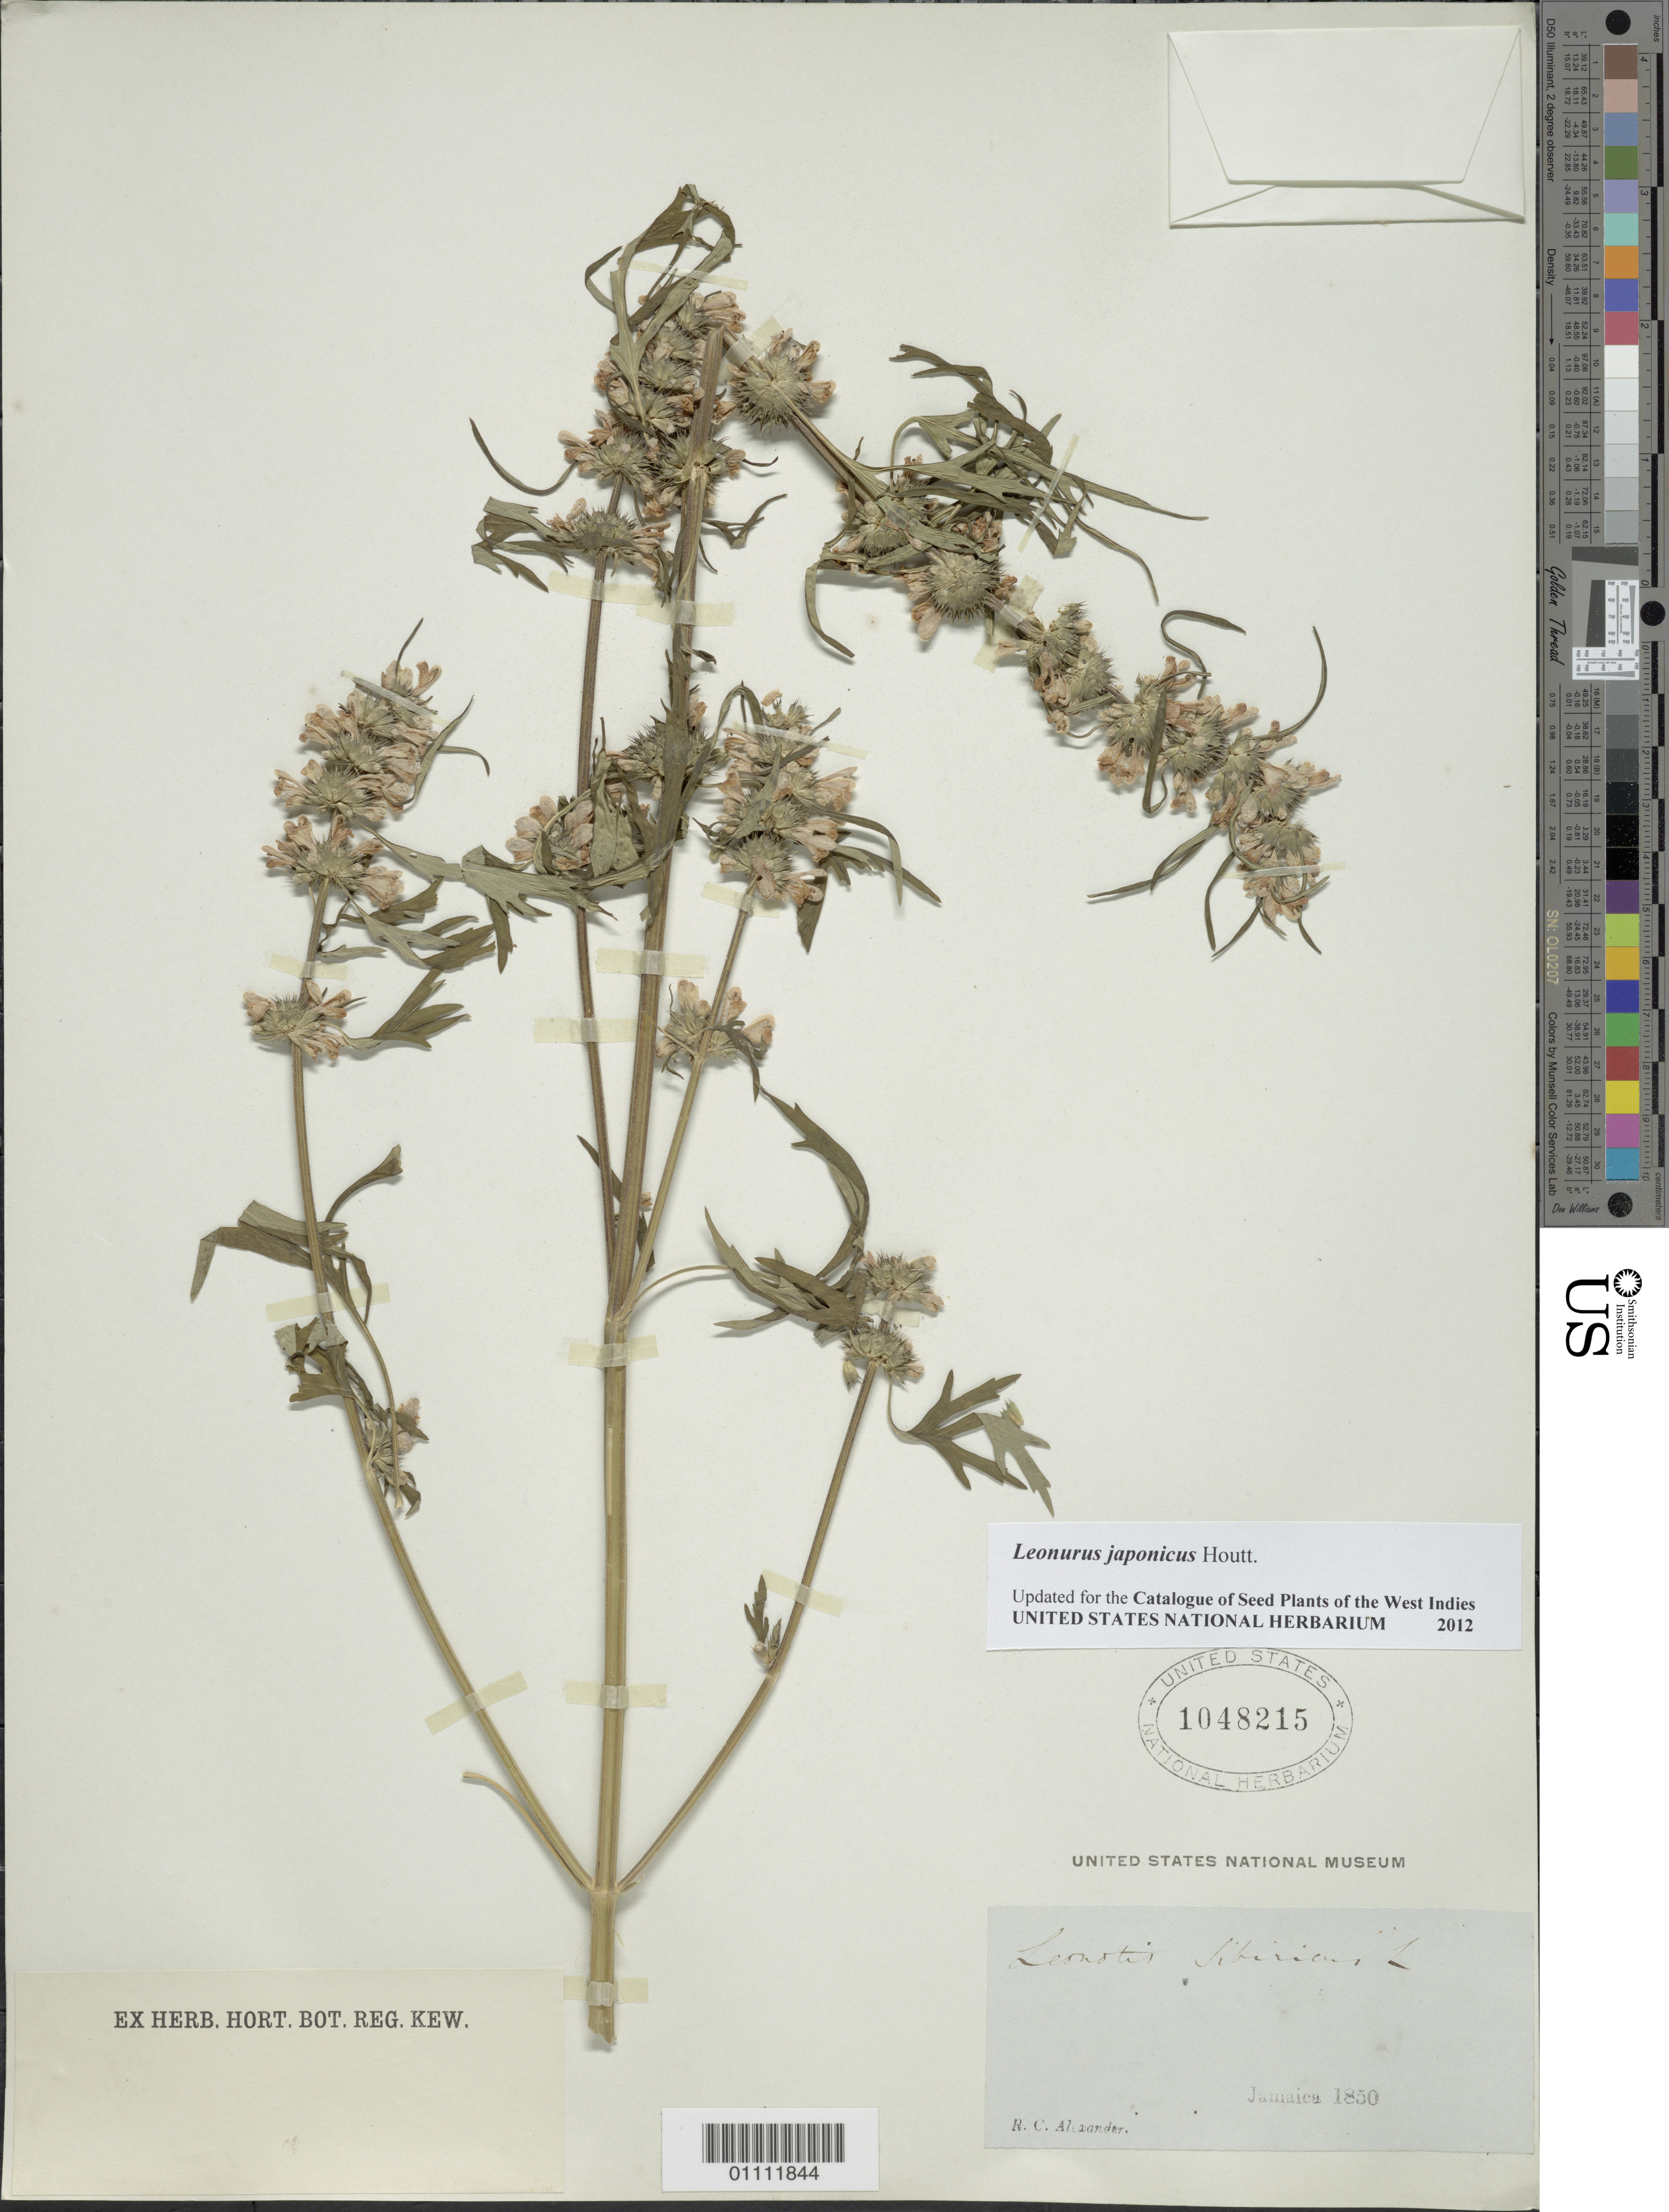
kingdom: Plantae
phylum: Tracheophyta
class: Magnoliopsida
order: Lamiales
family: Lamiaceae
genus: Leonurus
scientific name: Leonurus japonicus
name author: Houtt.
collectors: R. C. Alexander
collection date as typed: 1850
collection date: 1850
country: Jamaica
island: Jamaica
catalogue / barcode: US 1048215